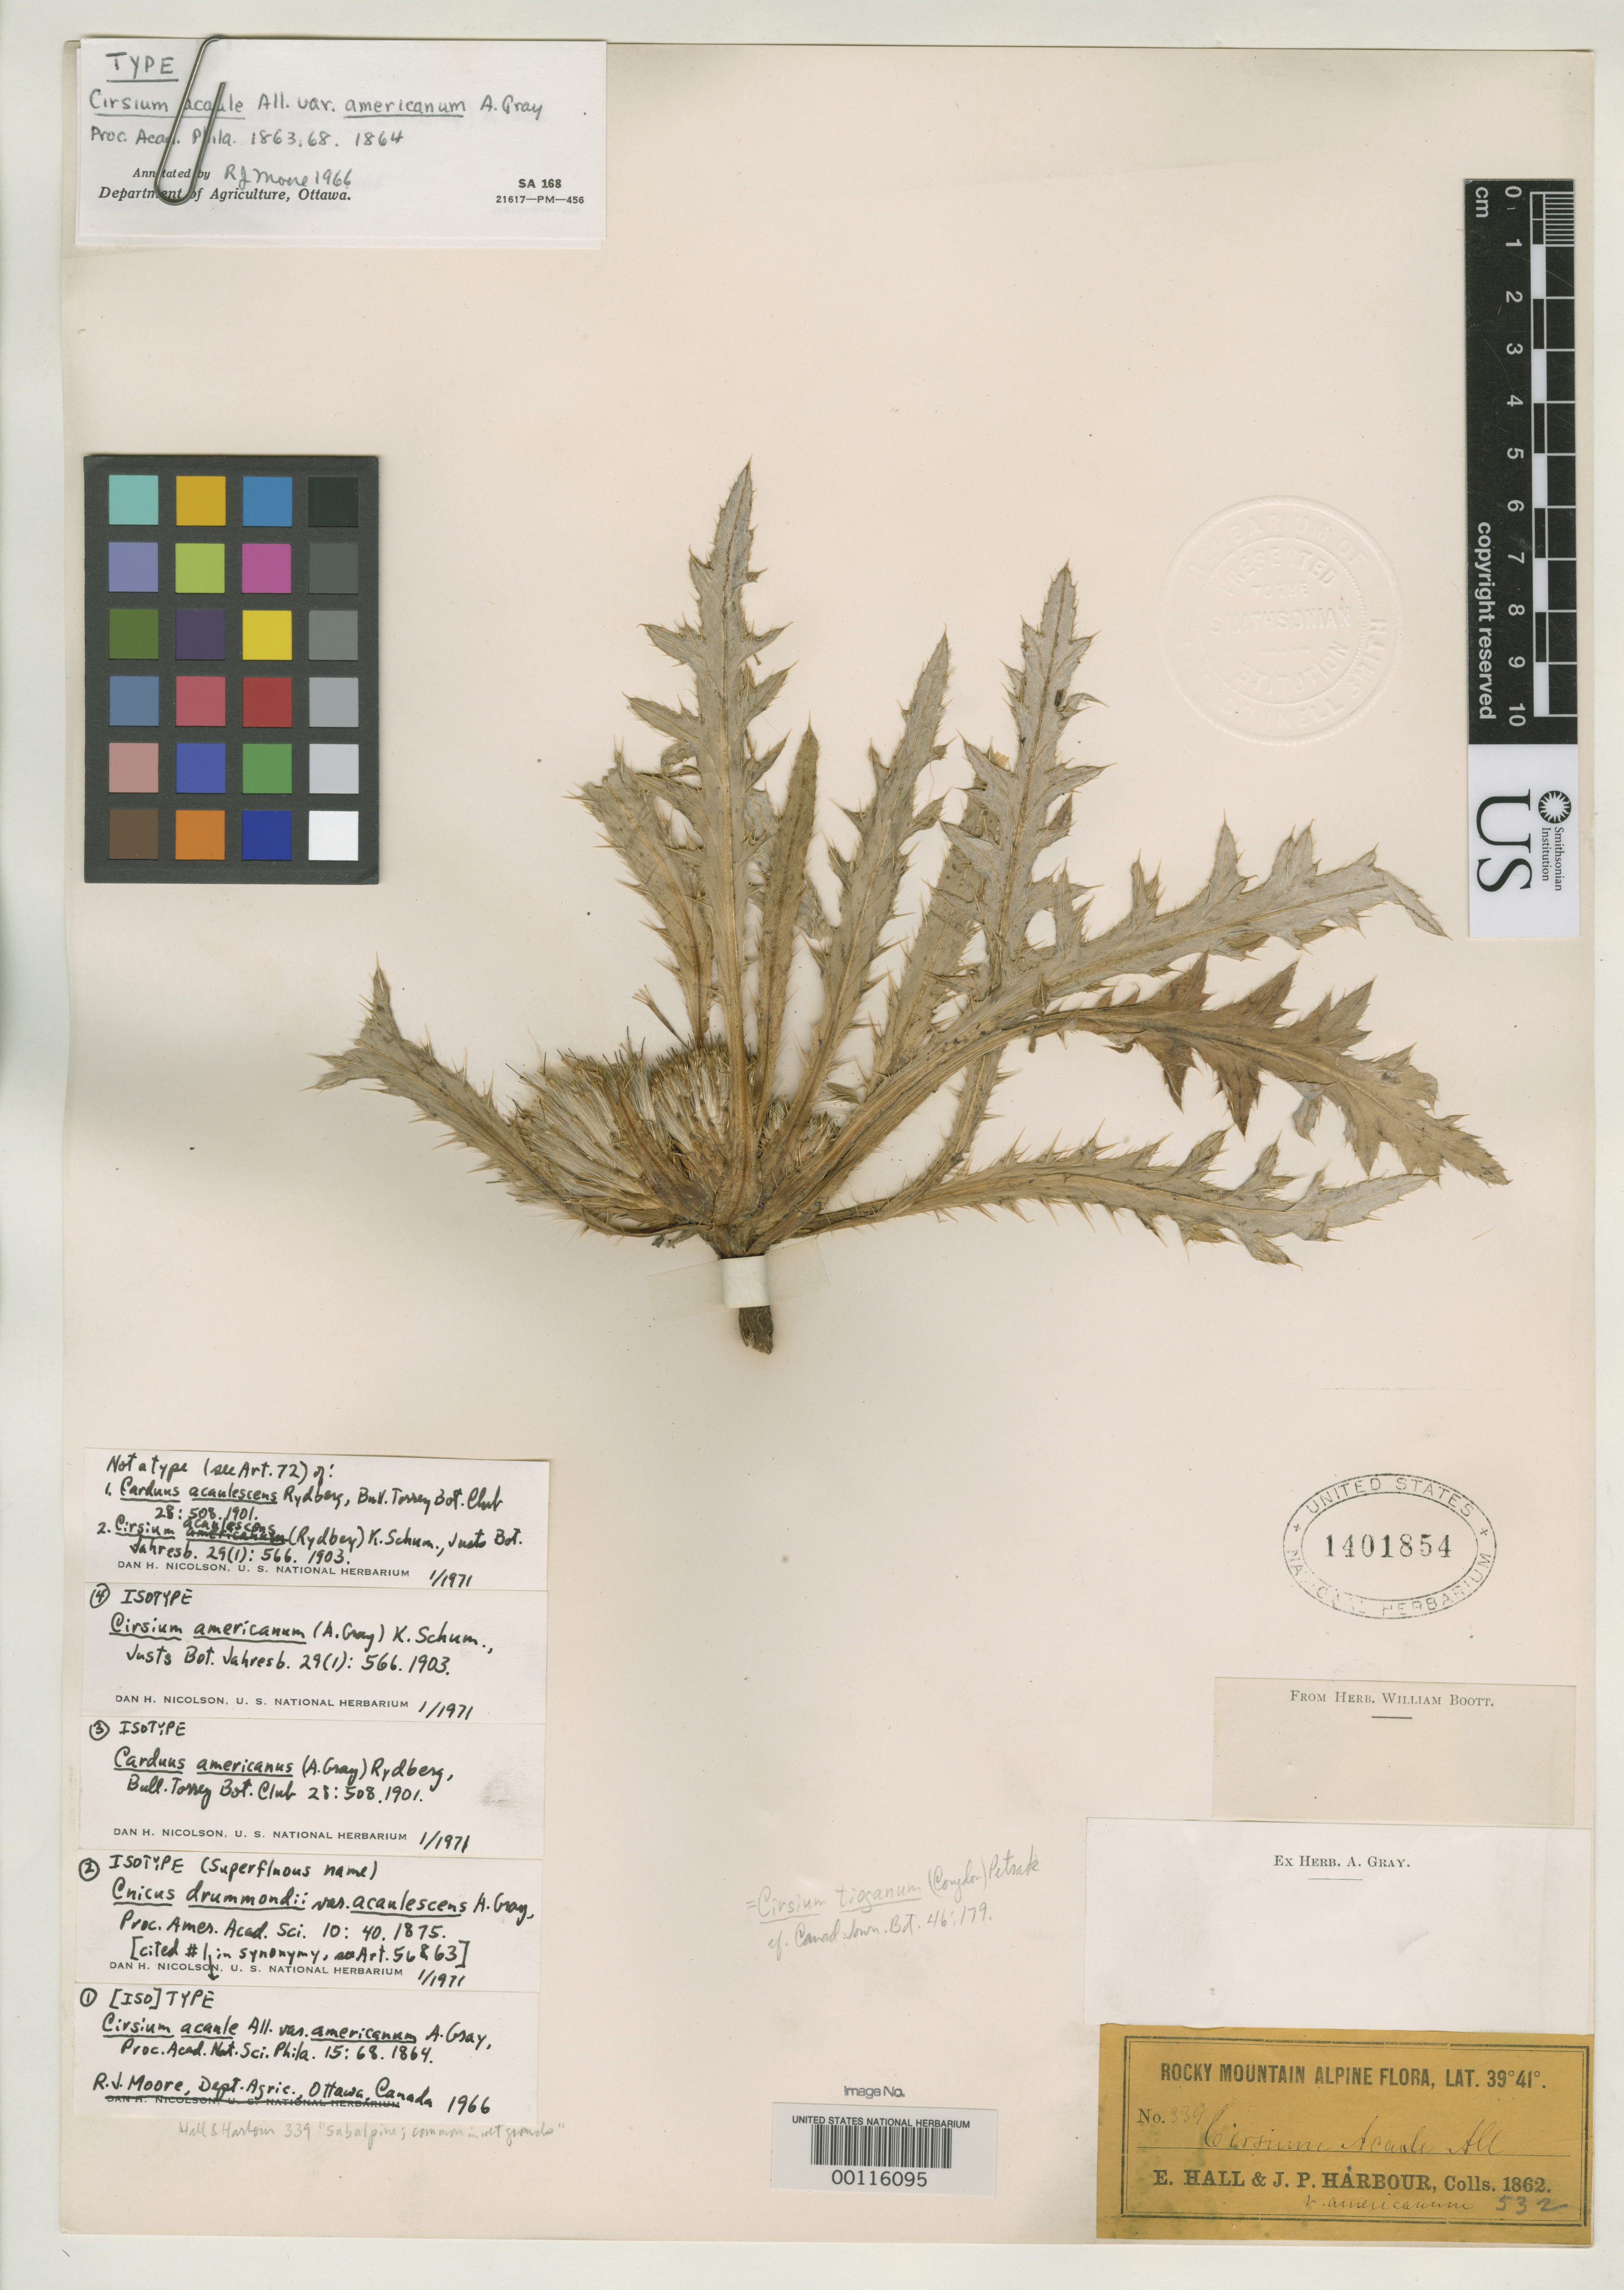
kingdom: Plantae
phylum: Tracheophyta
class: Magnoliopsida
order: Asterales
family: Asteraceae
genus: Cirsium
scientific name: Cirsium acaule var. americanum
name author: A. Gray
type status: Isotype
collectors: E. Hall & J. Harbour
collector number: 339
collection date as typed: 1862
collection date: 1862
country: United States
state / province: Colorado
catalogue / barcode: US 1401854